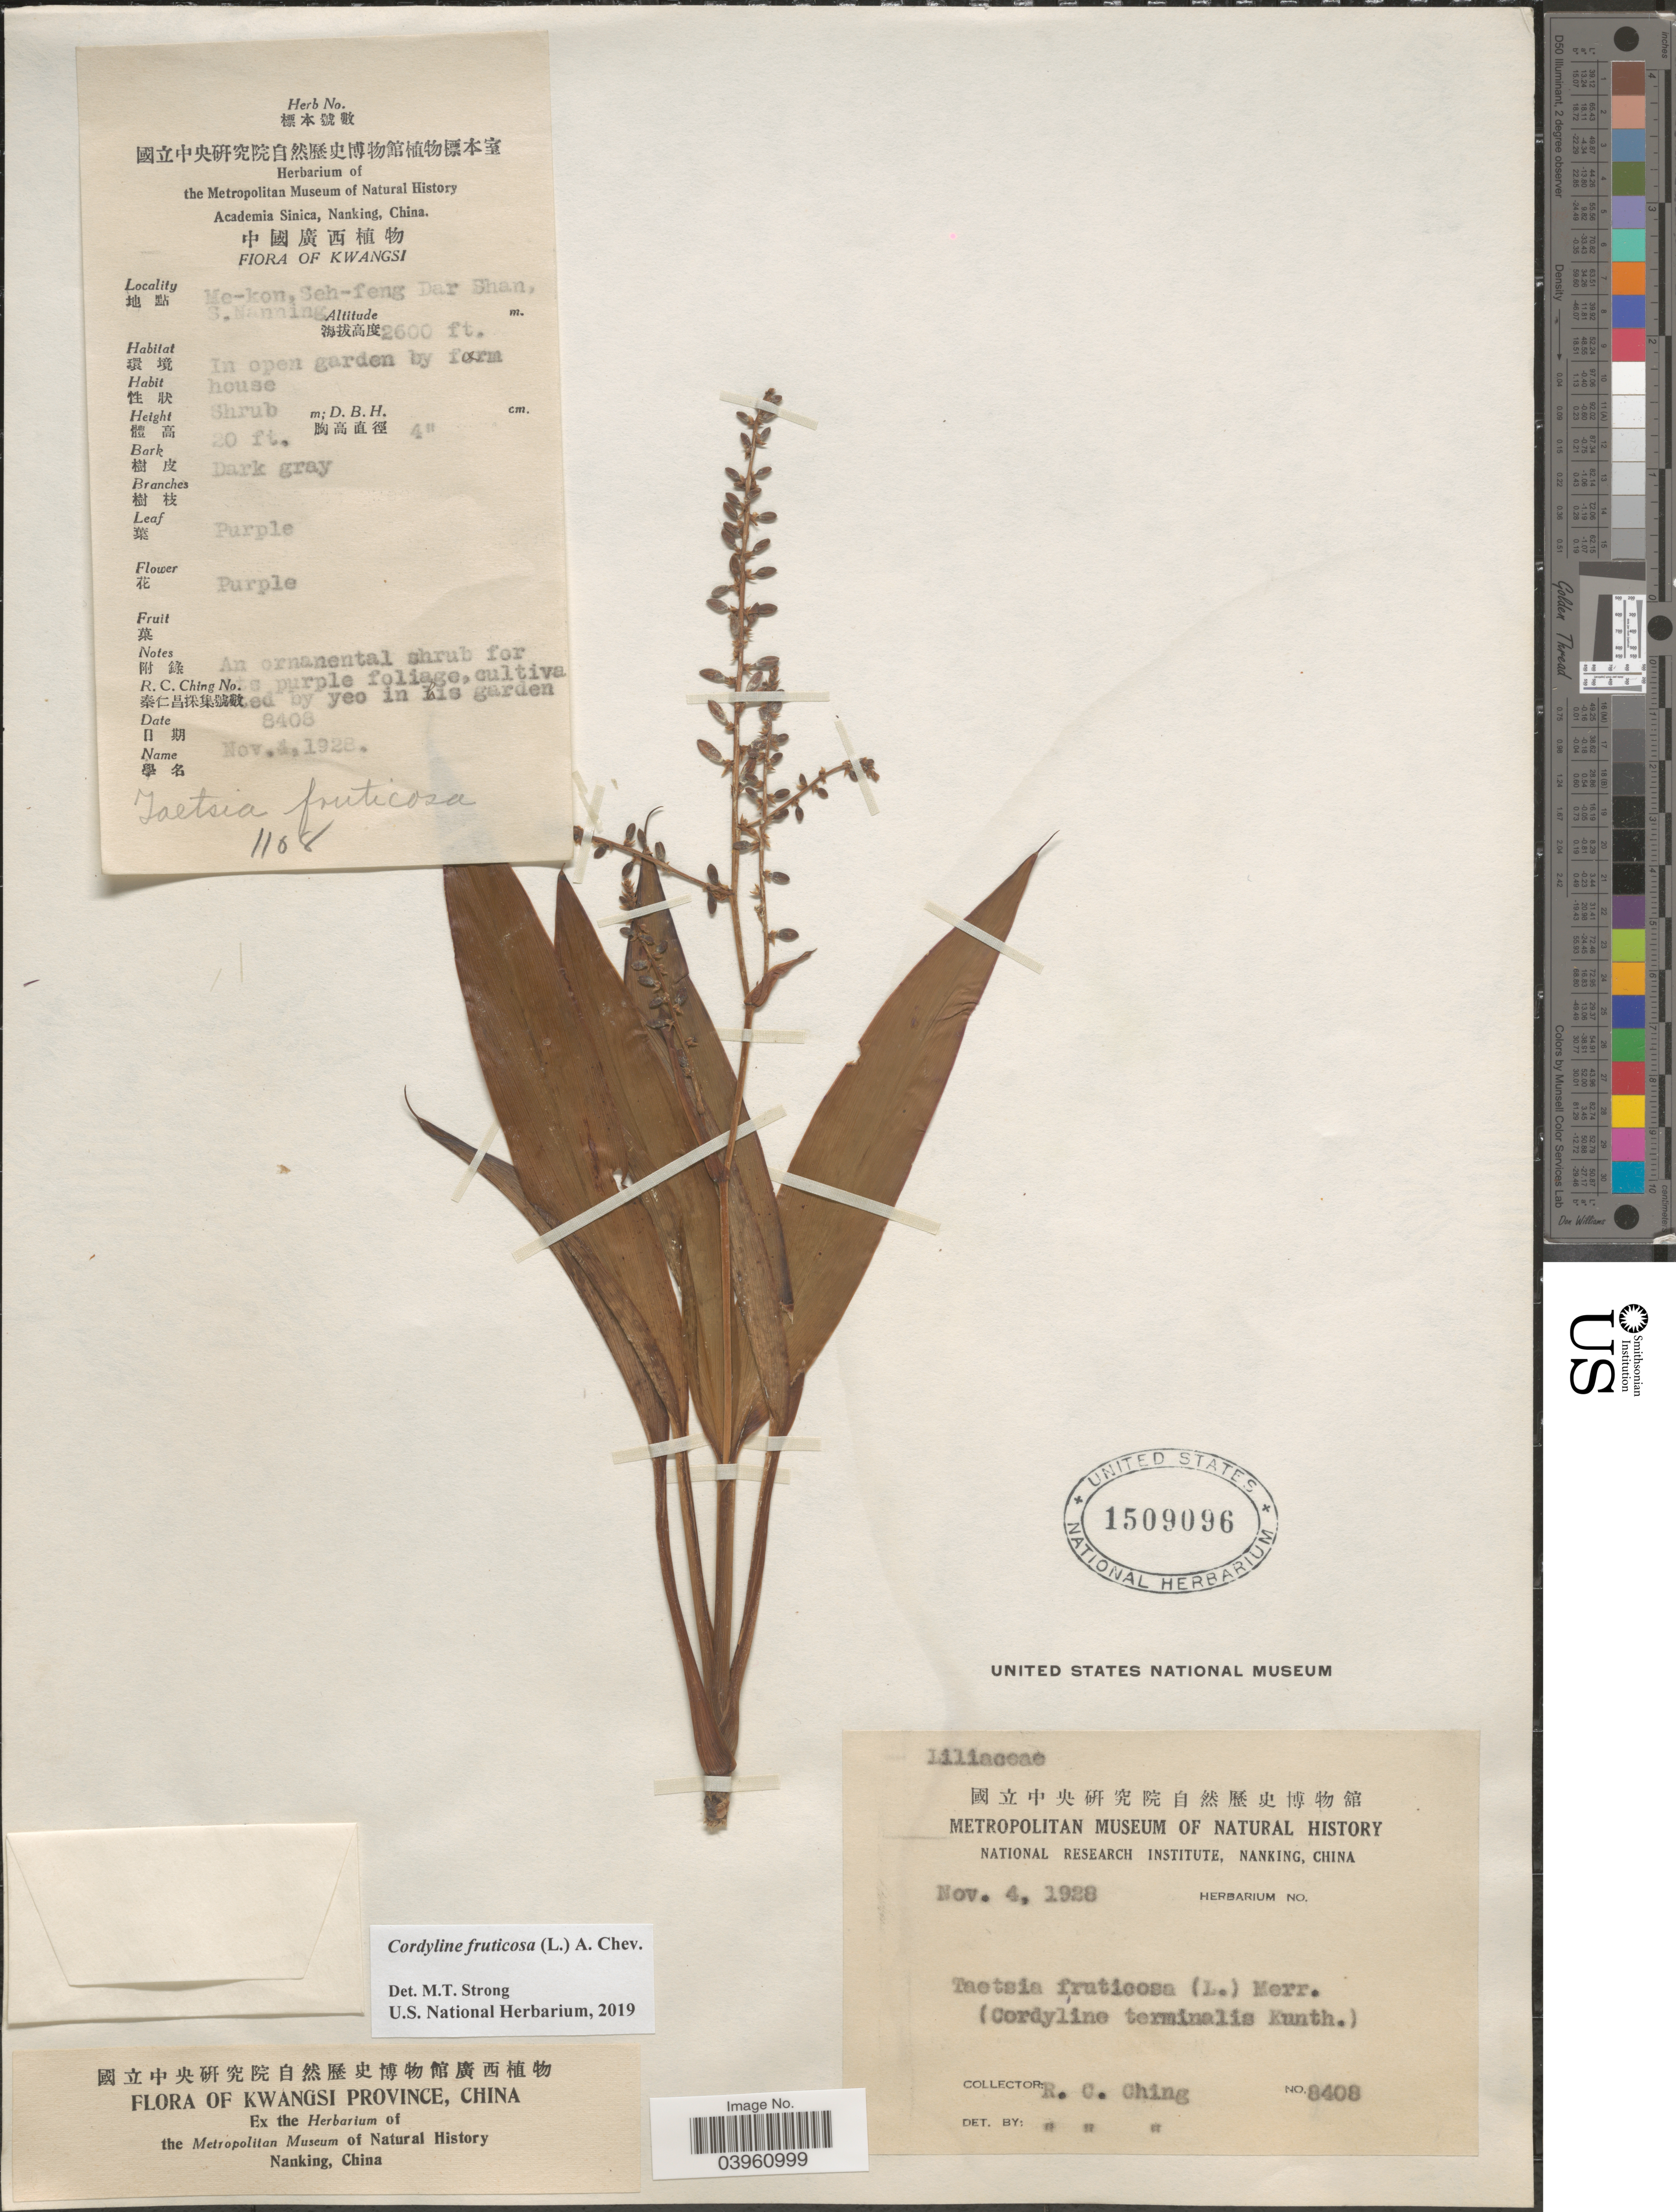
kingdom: Plantae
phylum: Tracheophyta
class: Liliopsida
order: Asparagales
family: Asparagaceae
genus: Cordyline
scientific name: Cordyline fruticosa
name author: (L.) A. Chev.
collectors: R. C. Ching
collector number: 8408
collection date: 1928-11-04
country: China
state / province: Guangxi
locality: Kwangsi Province. Me-kon, Seh-feng Dar Shan, S. Nanning.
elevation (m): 792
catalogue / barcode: US 1509096